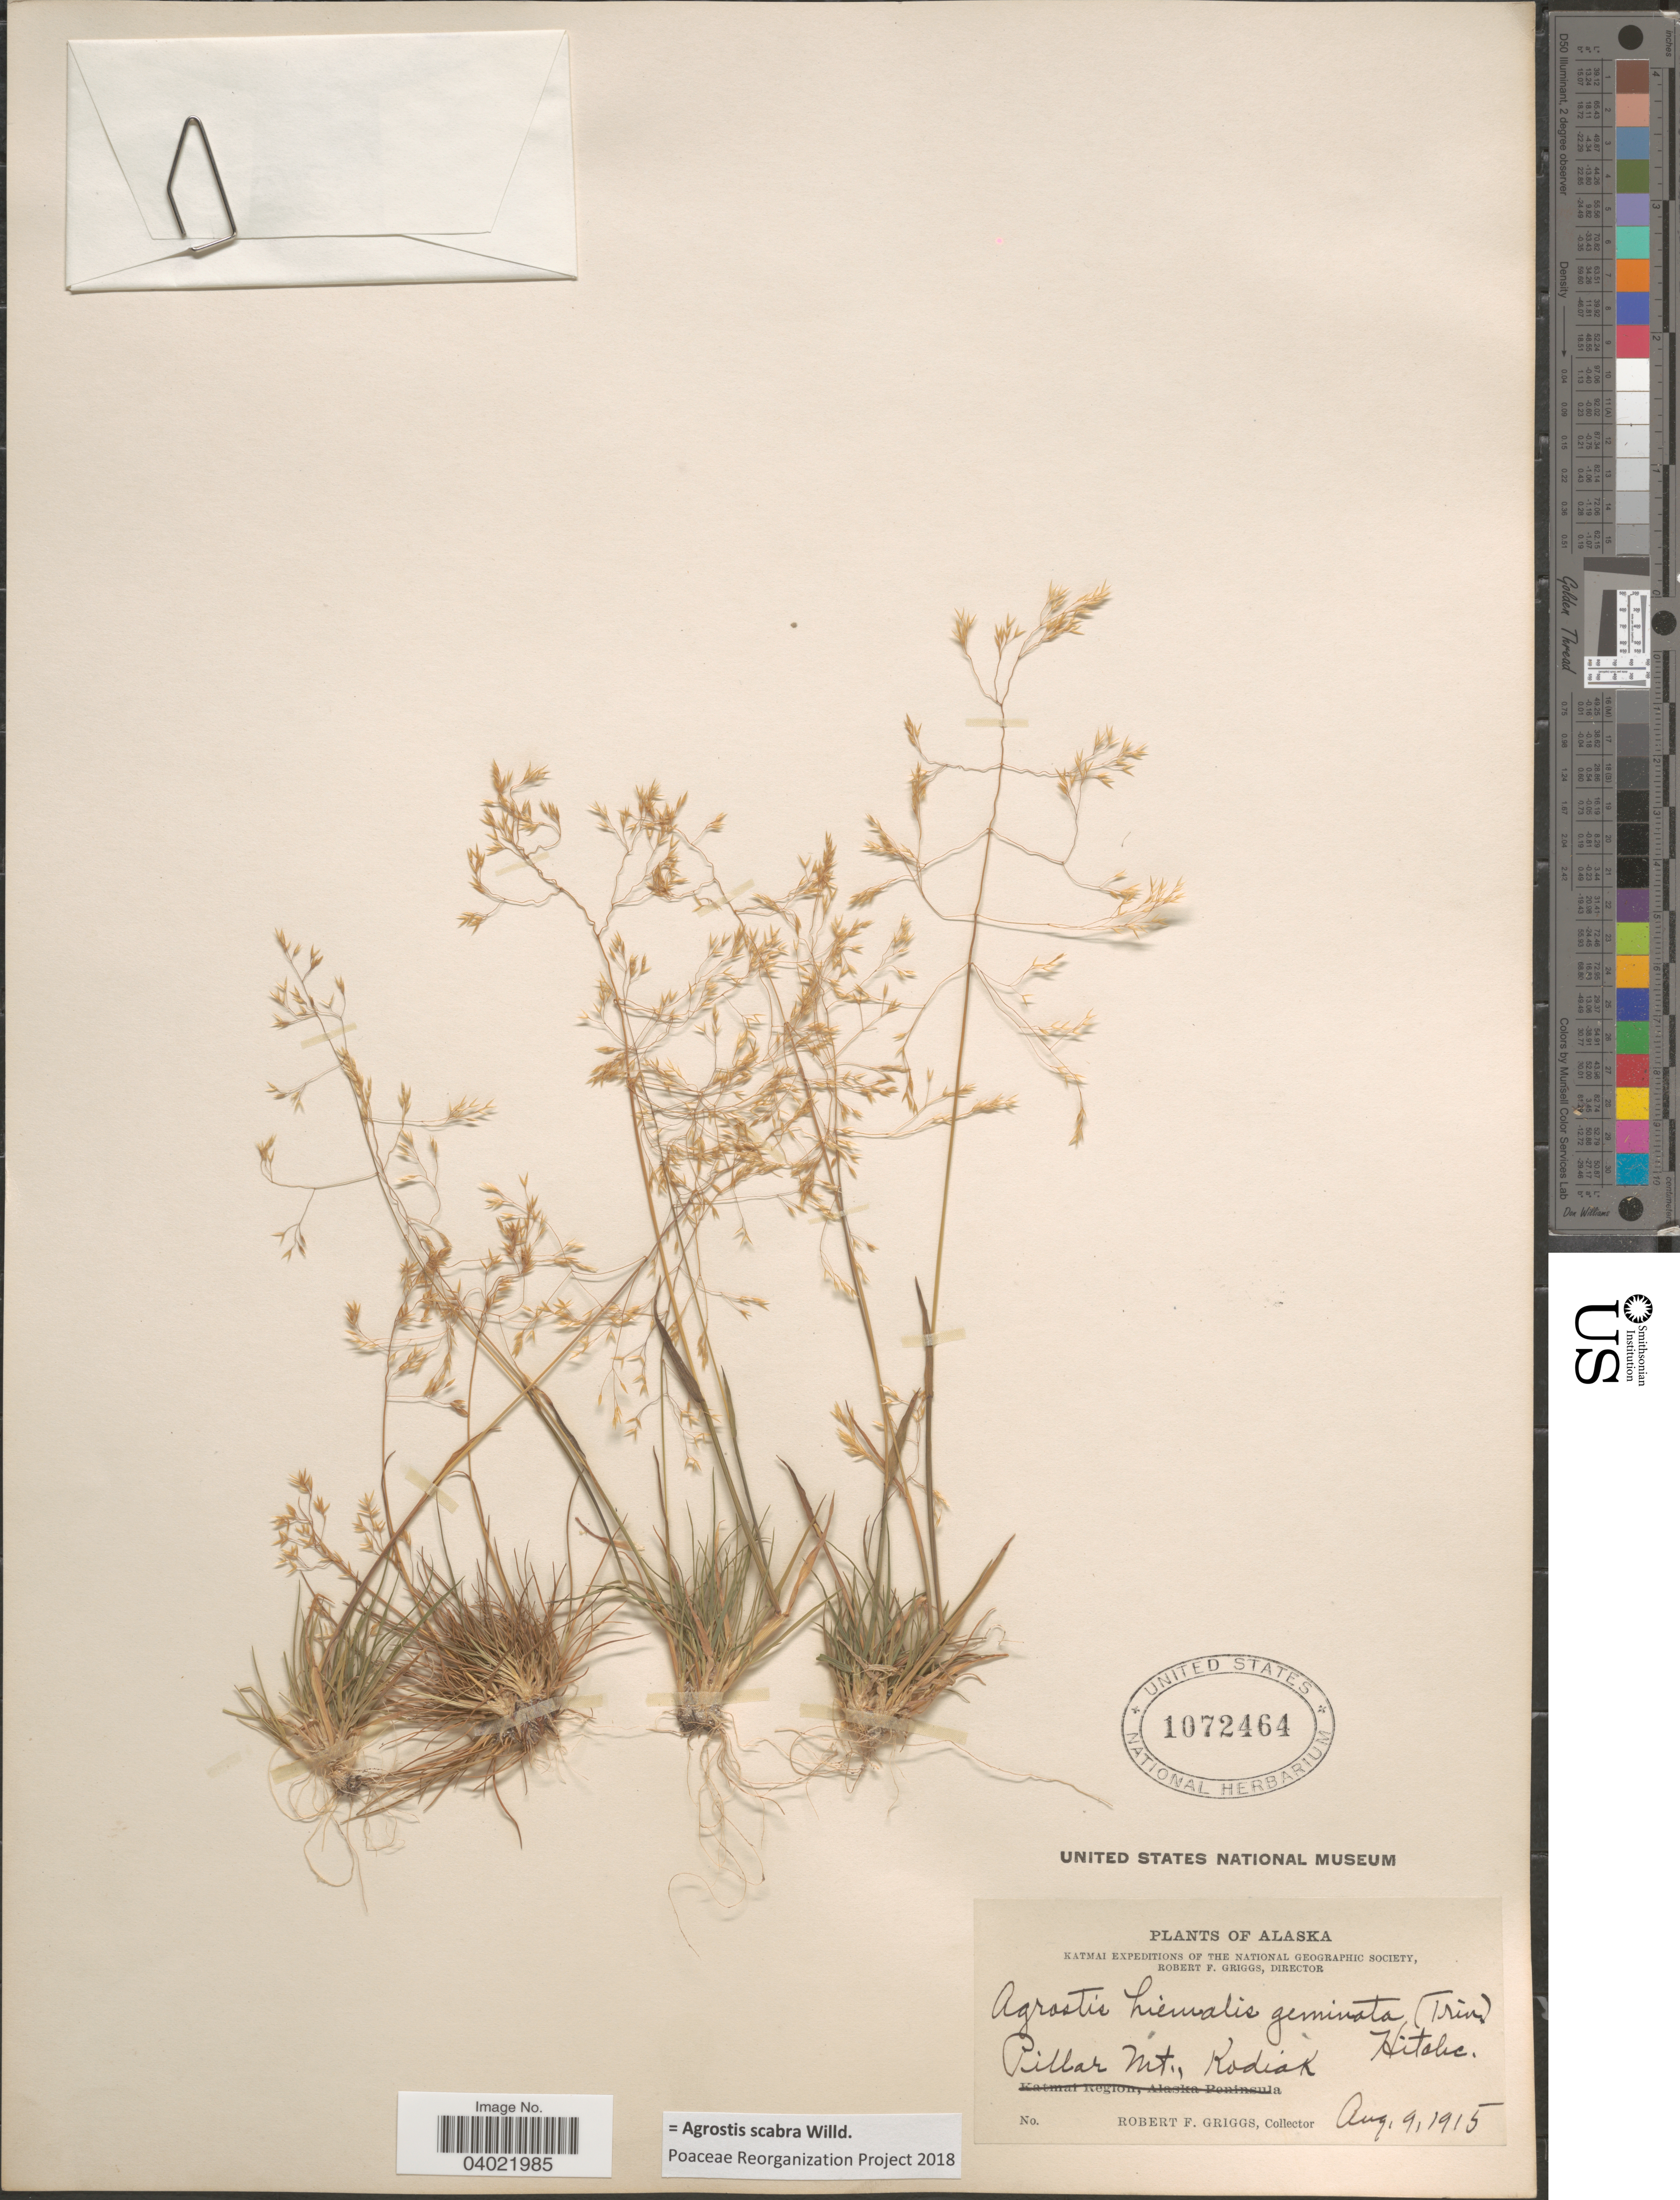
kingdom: Plantae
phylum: Tracheophyta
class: Liliopsida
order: Poales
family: Poaceae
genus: Agrostis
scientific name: Agrostis scabra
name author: Willd.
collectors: R. F. Griggs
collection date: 1915-08-09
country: United States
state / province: Alaska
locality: Pillar Mt., Kodiak.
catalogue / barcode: US 1072464